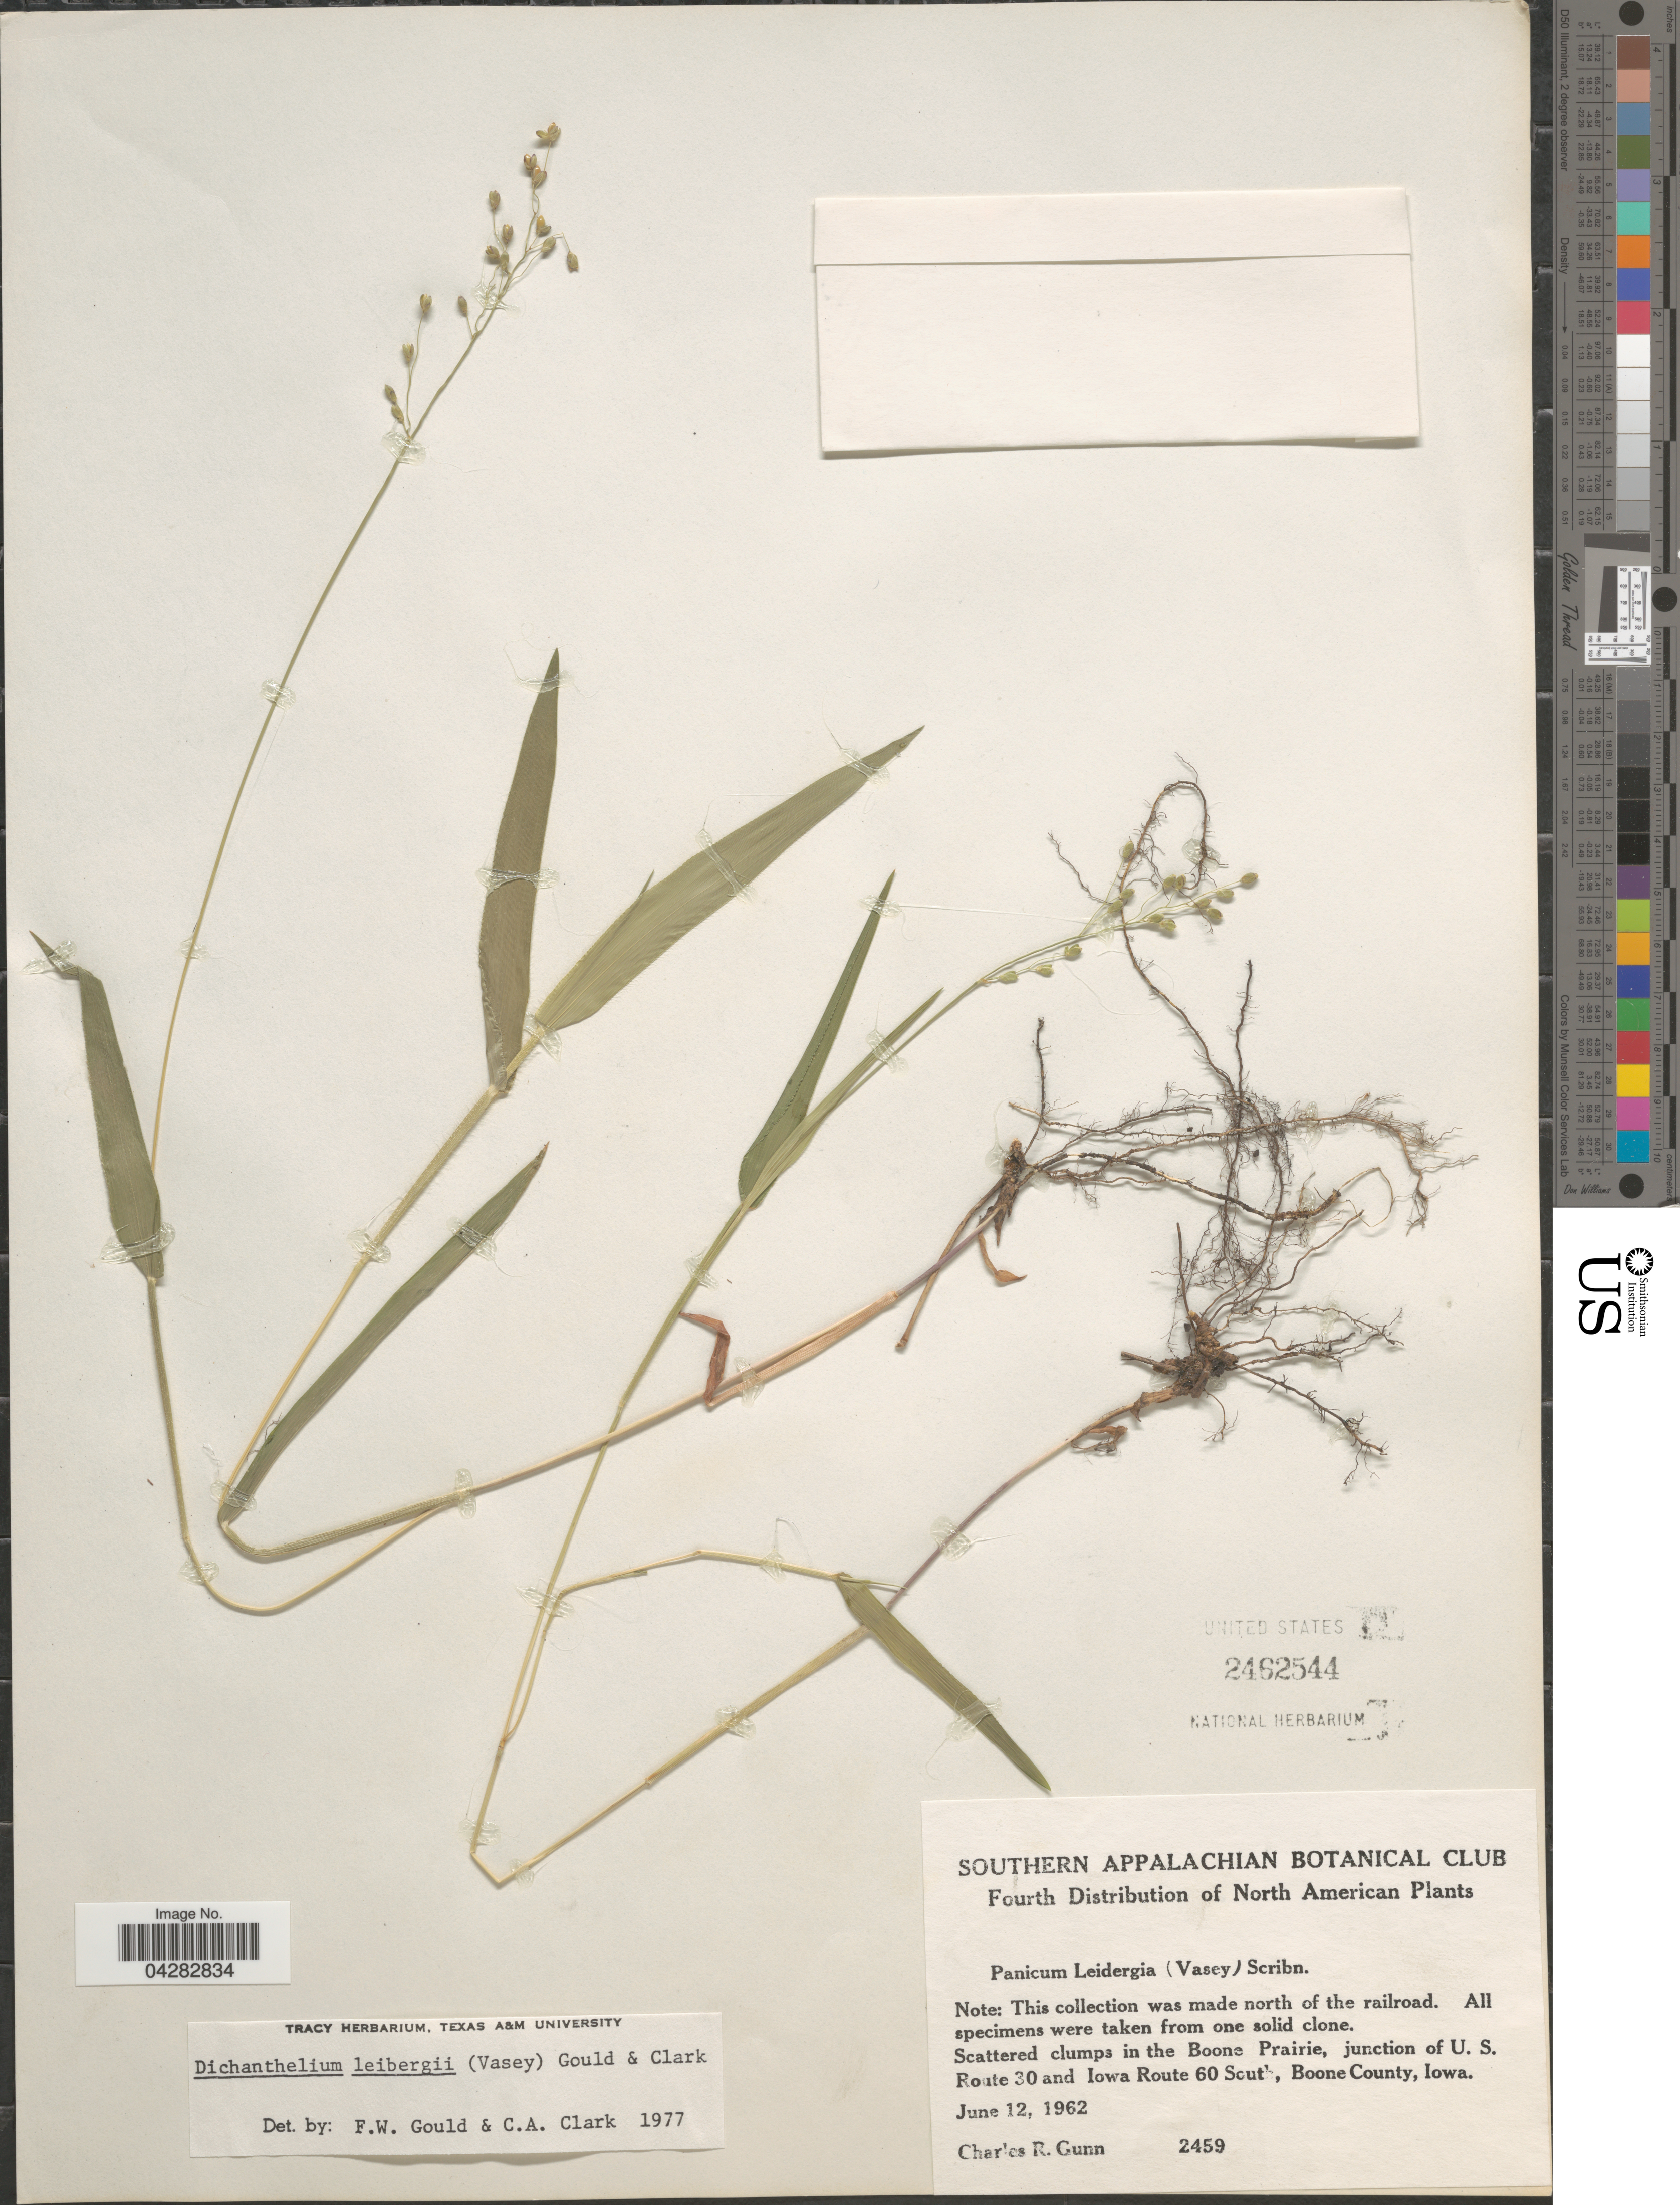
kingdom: Plantae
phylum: Tracheophyta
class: Liliopsida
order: Poales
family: Poaceae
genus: Dichanthelium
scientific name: Dichanthelium leibergii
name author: (Vasey) Gould & C.A. Clark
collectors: C. R. Gunn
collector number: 2459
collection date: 1962-06-12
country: United States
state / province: Iowa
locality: North of the railroad. In the Boone Prairie, junction of U. S. Route 30 and Iowa Route 60 South, Boone County.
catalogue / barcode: US 2462544